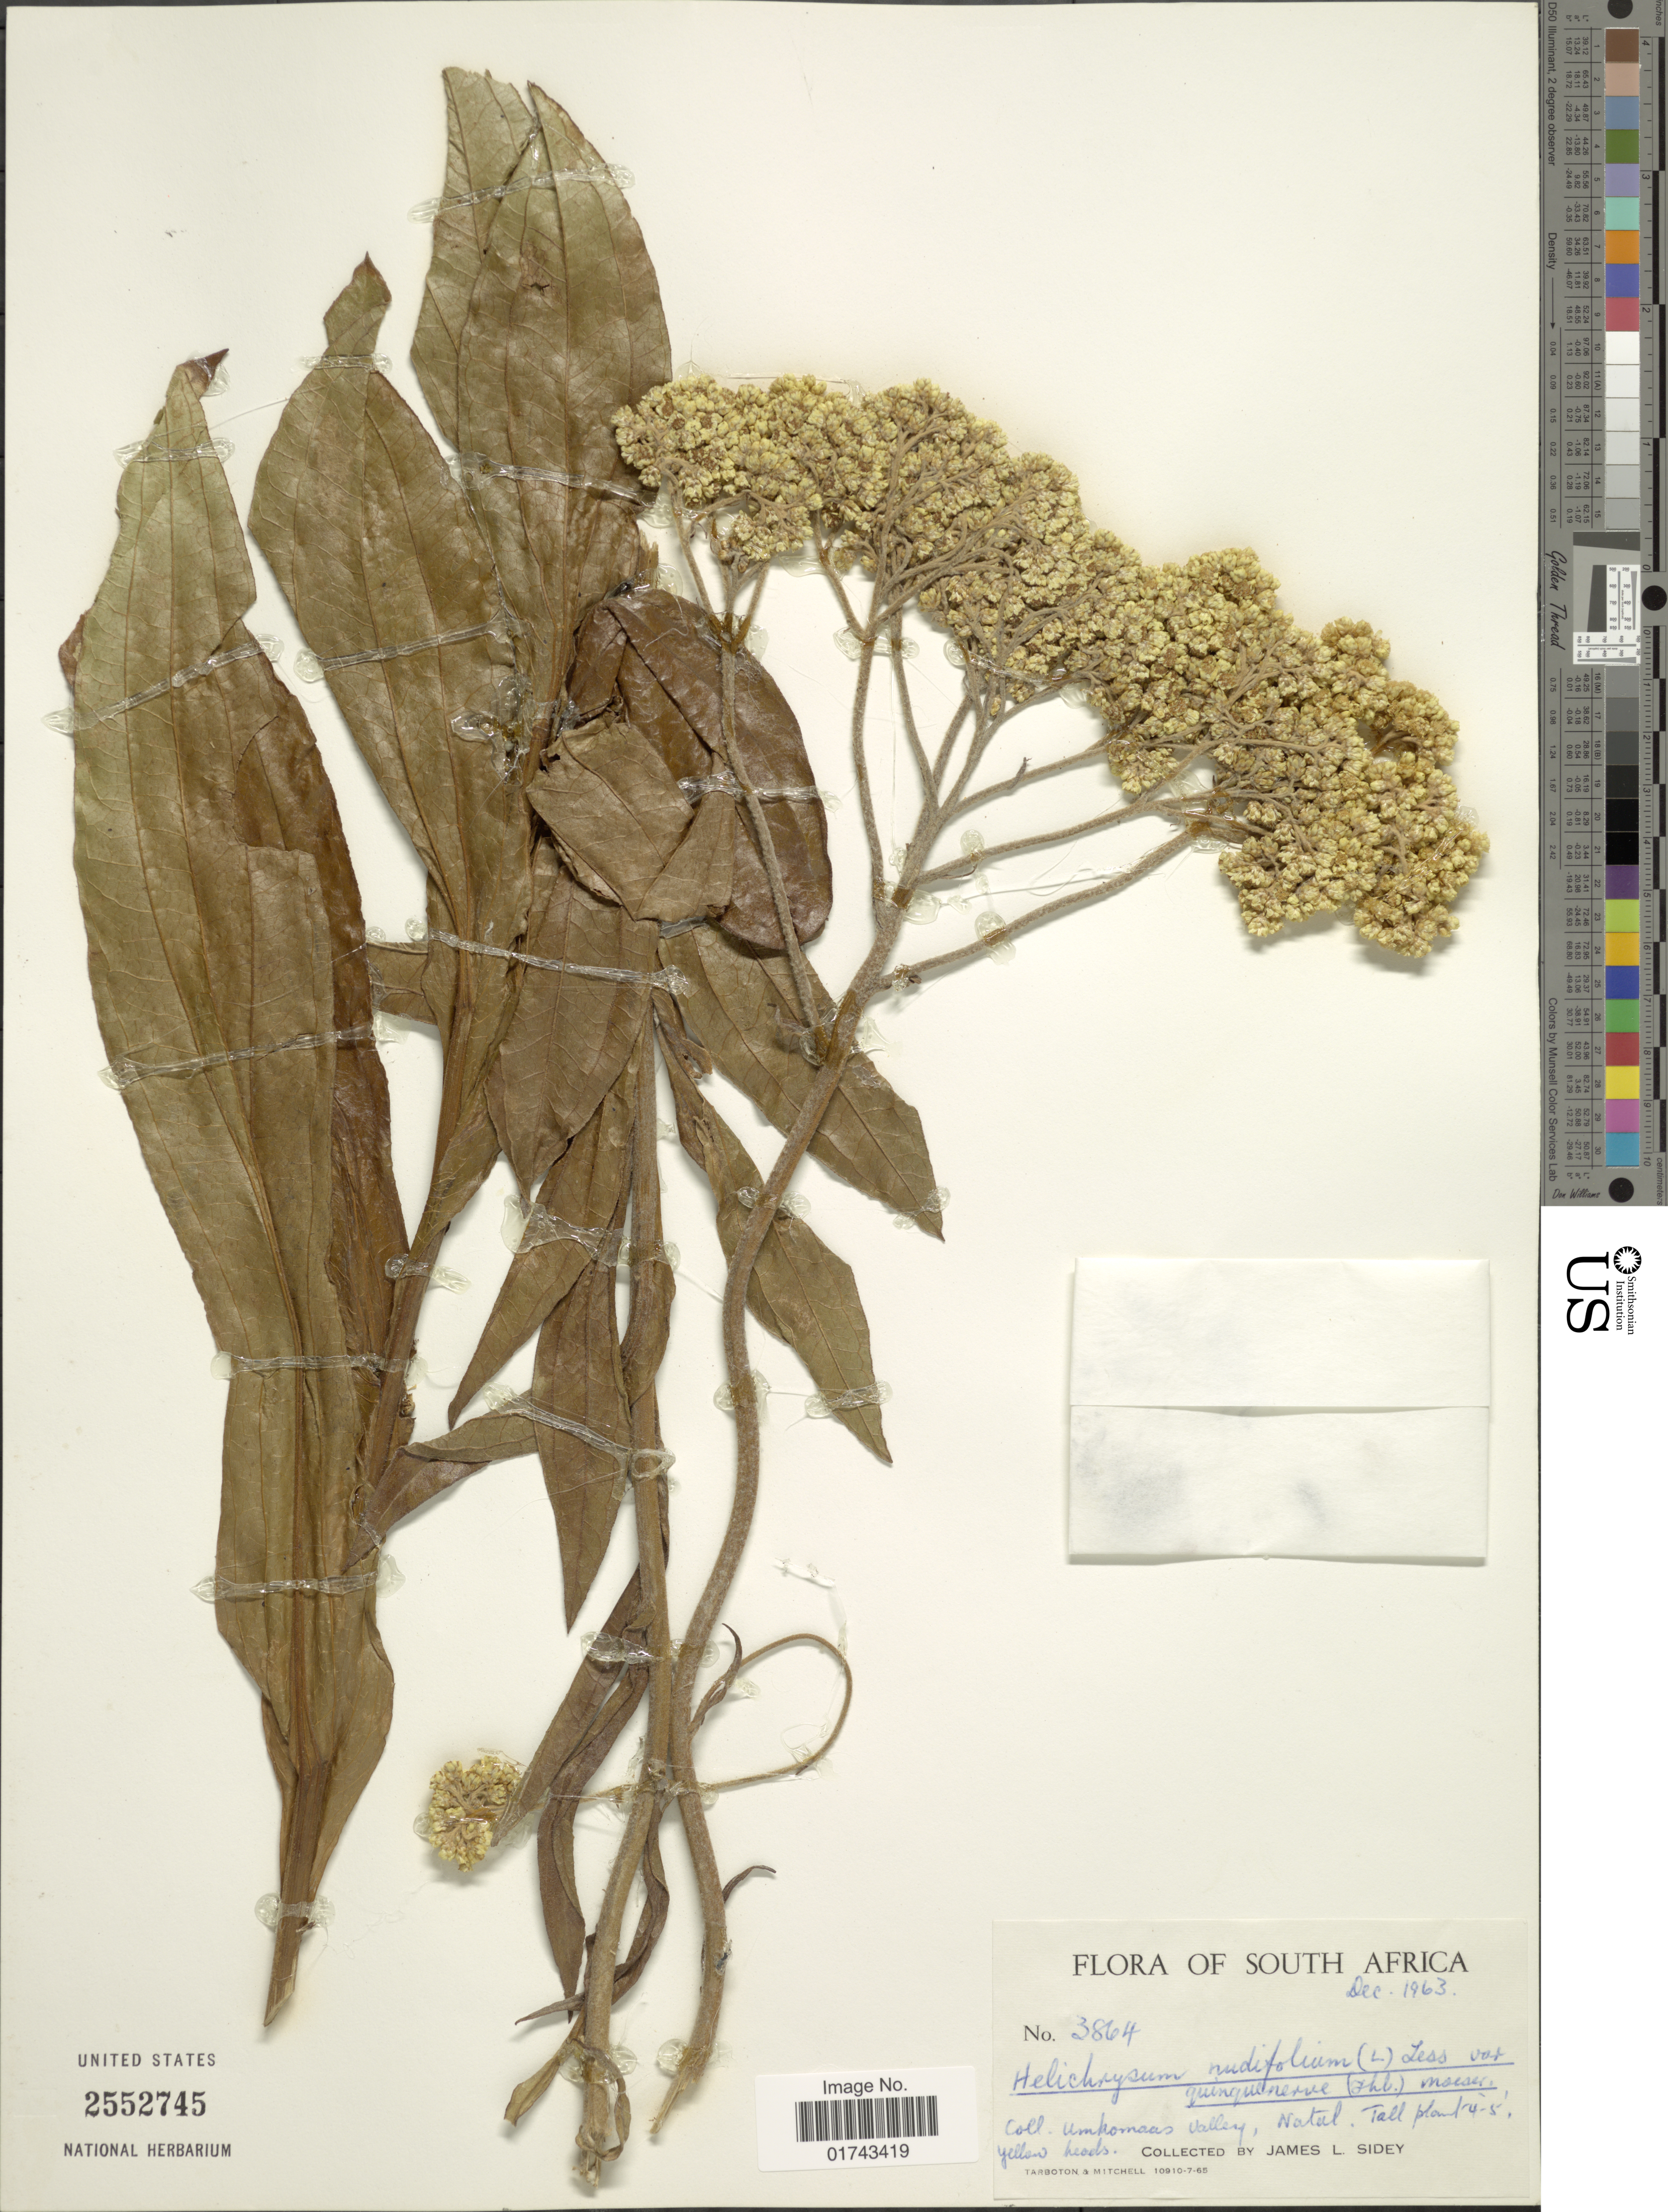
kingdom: Plantae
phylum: Tracheophyta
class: Magnoliopsida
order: Asterales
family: Asteraceae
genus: Helichrysum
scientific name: Helichrysum nudifolium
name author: (L.) Less.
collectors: J. L. Sidey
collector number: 3864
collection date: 1963-12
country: South Africa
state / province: KwaZulu-Natal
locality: Coll. Umkomaas Valley, Natal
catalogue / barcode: US 2552745